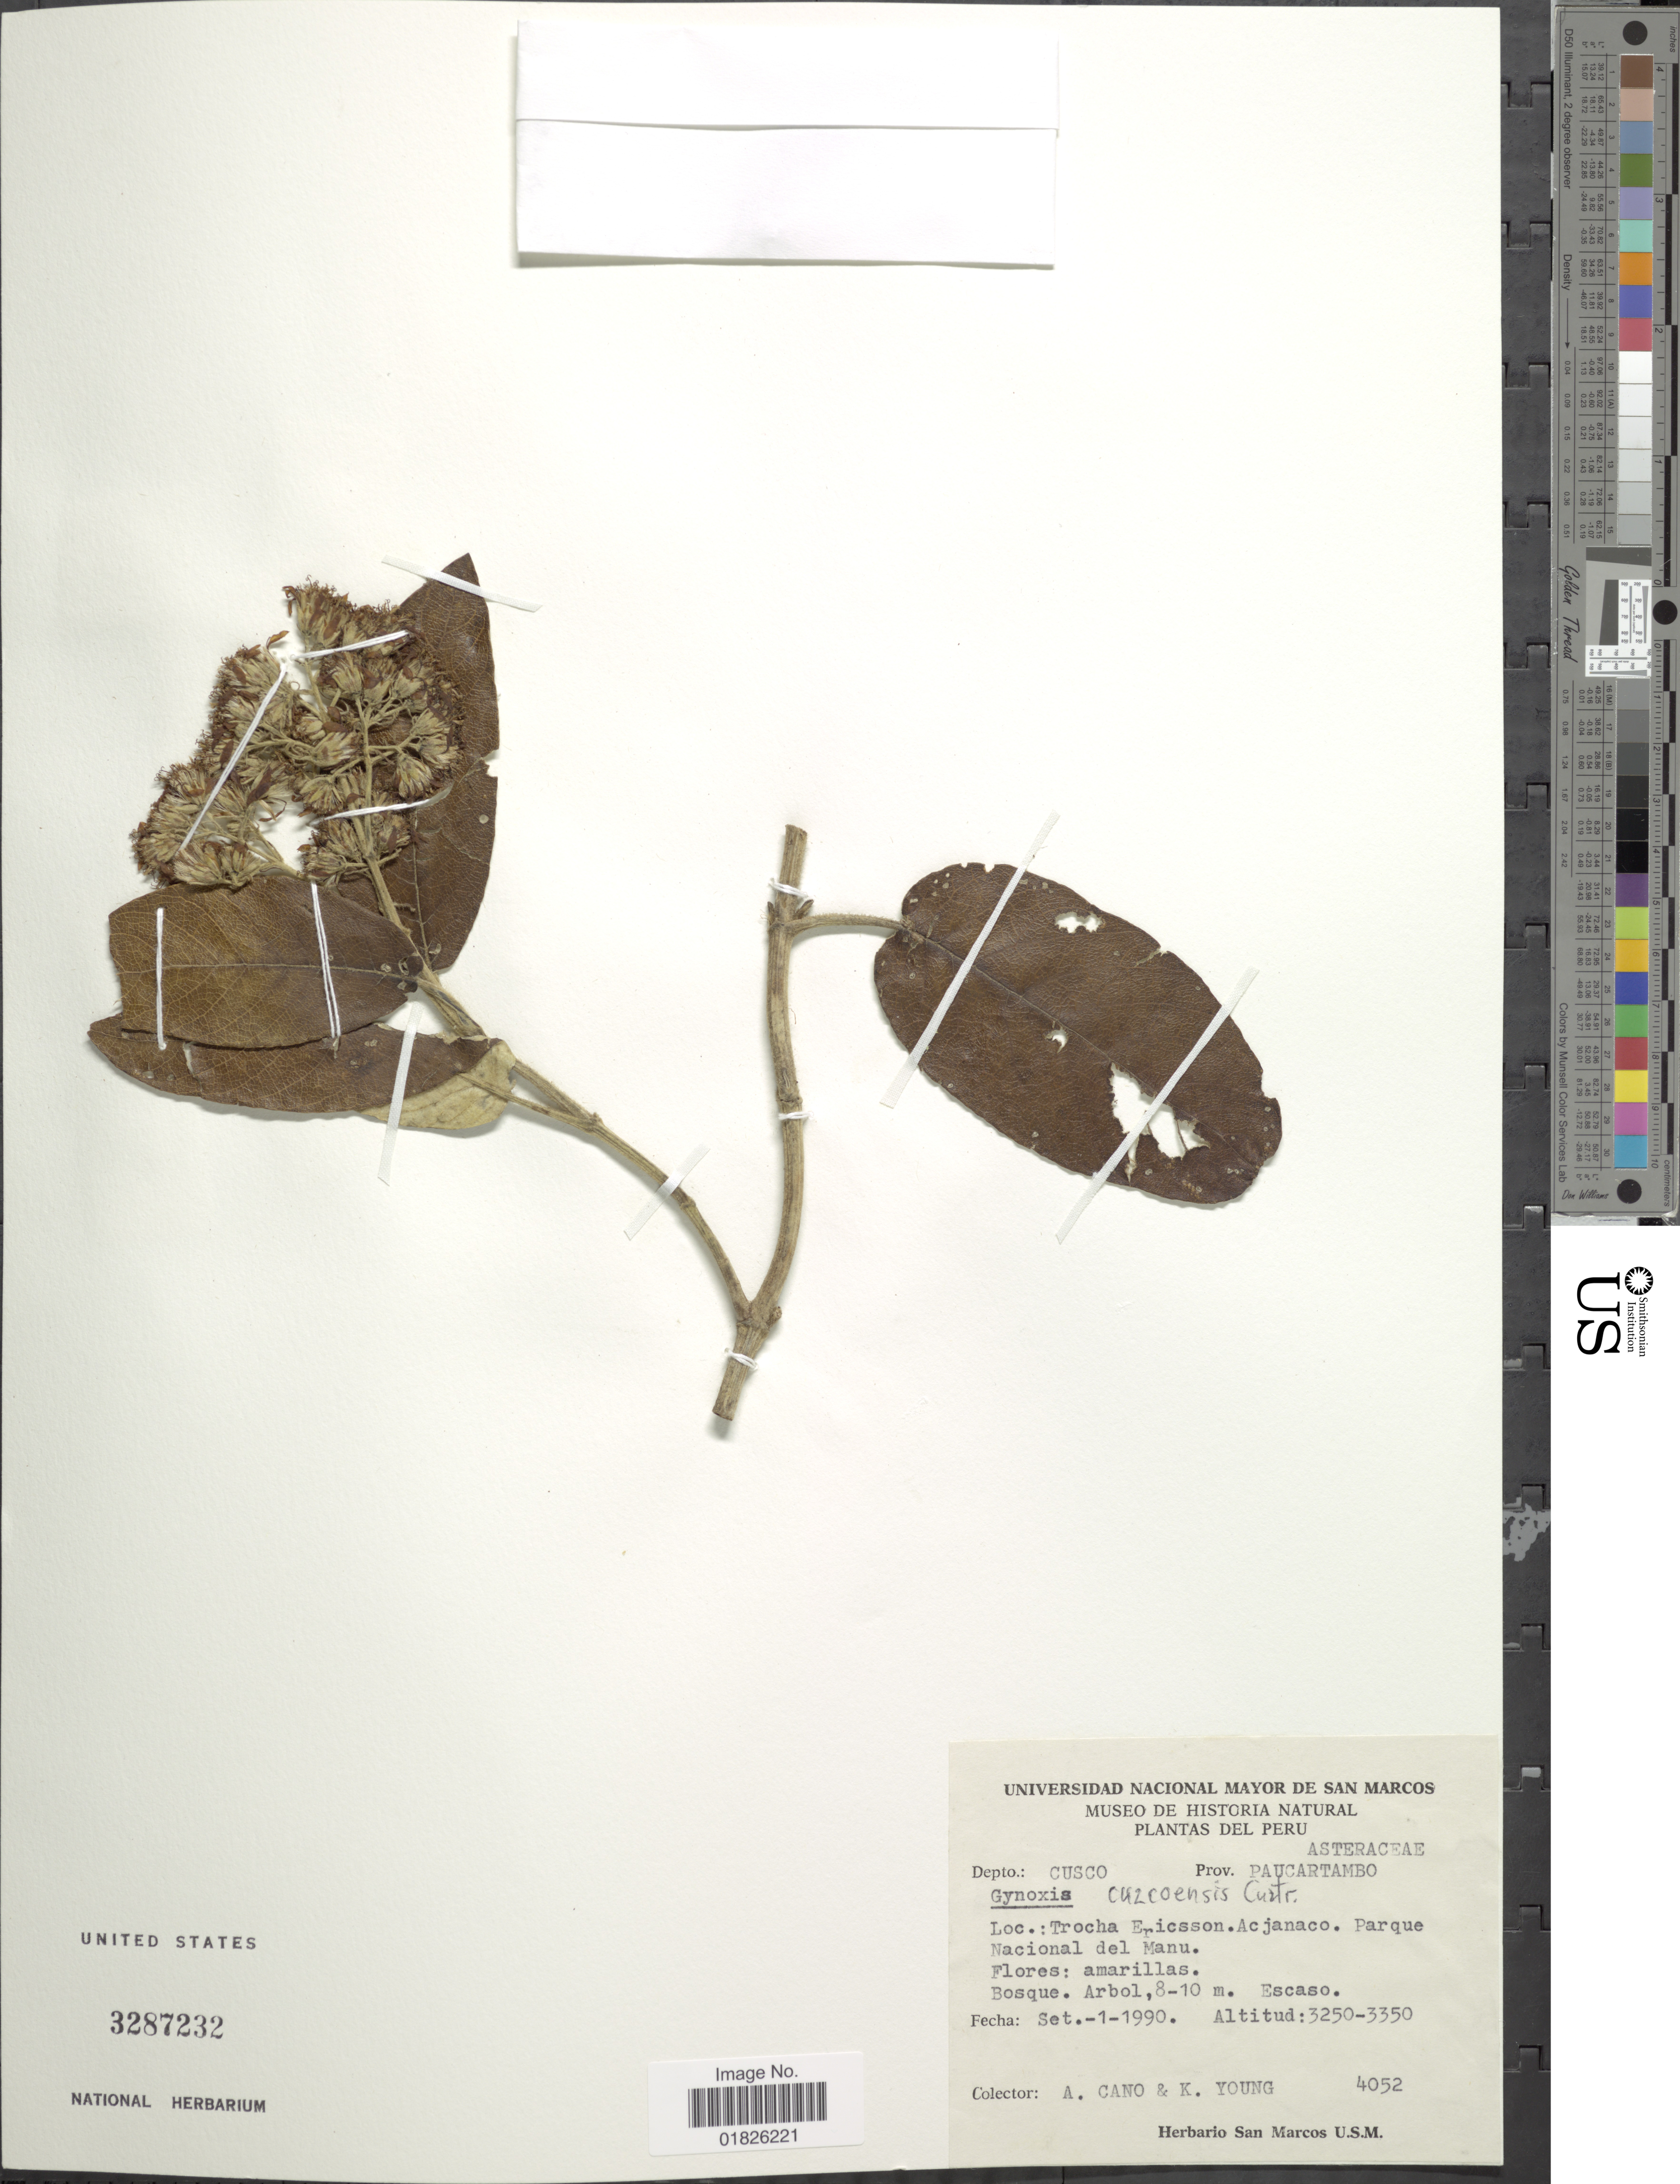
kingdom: Plantae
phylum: Tracheophyta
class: Magnoliopsida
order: Asterales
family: Asteraceae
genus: Gynoxys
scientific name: Gynoxys cuzcoensis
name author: Cuatrec.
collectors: A. Cano & K. Young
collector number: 4052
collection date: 1990-09-01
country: Peru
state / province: Cusco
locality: Prov. Paucartambo, Trocha Ericsson, Acjanaco, Parque Nacional del Manu.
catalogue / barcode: US 3287232